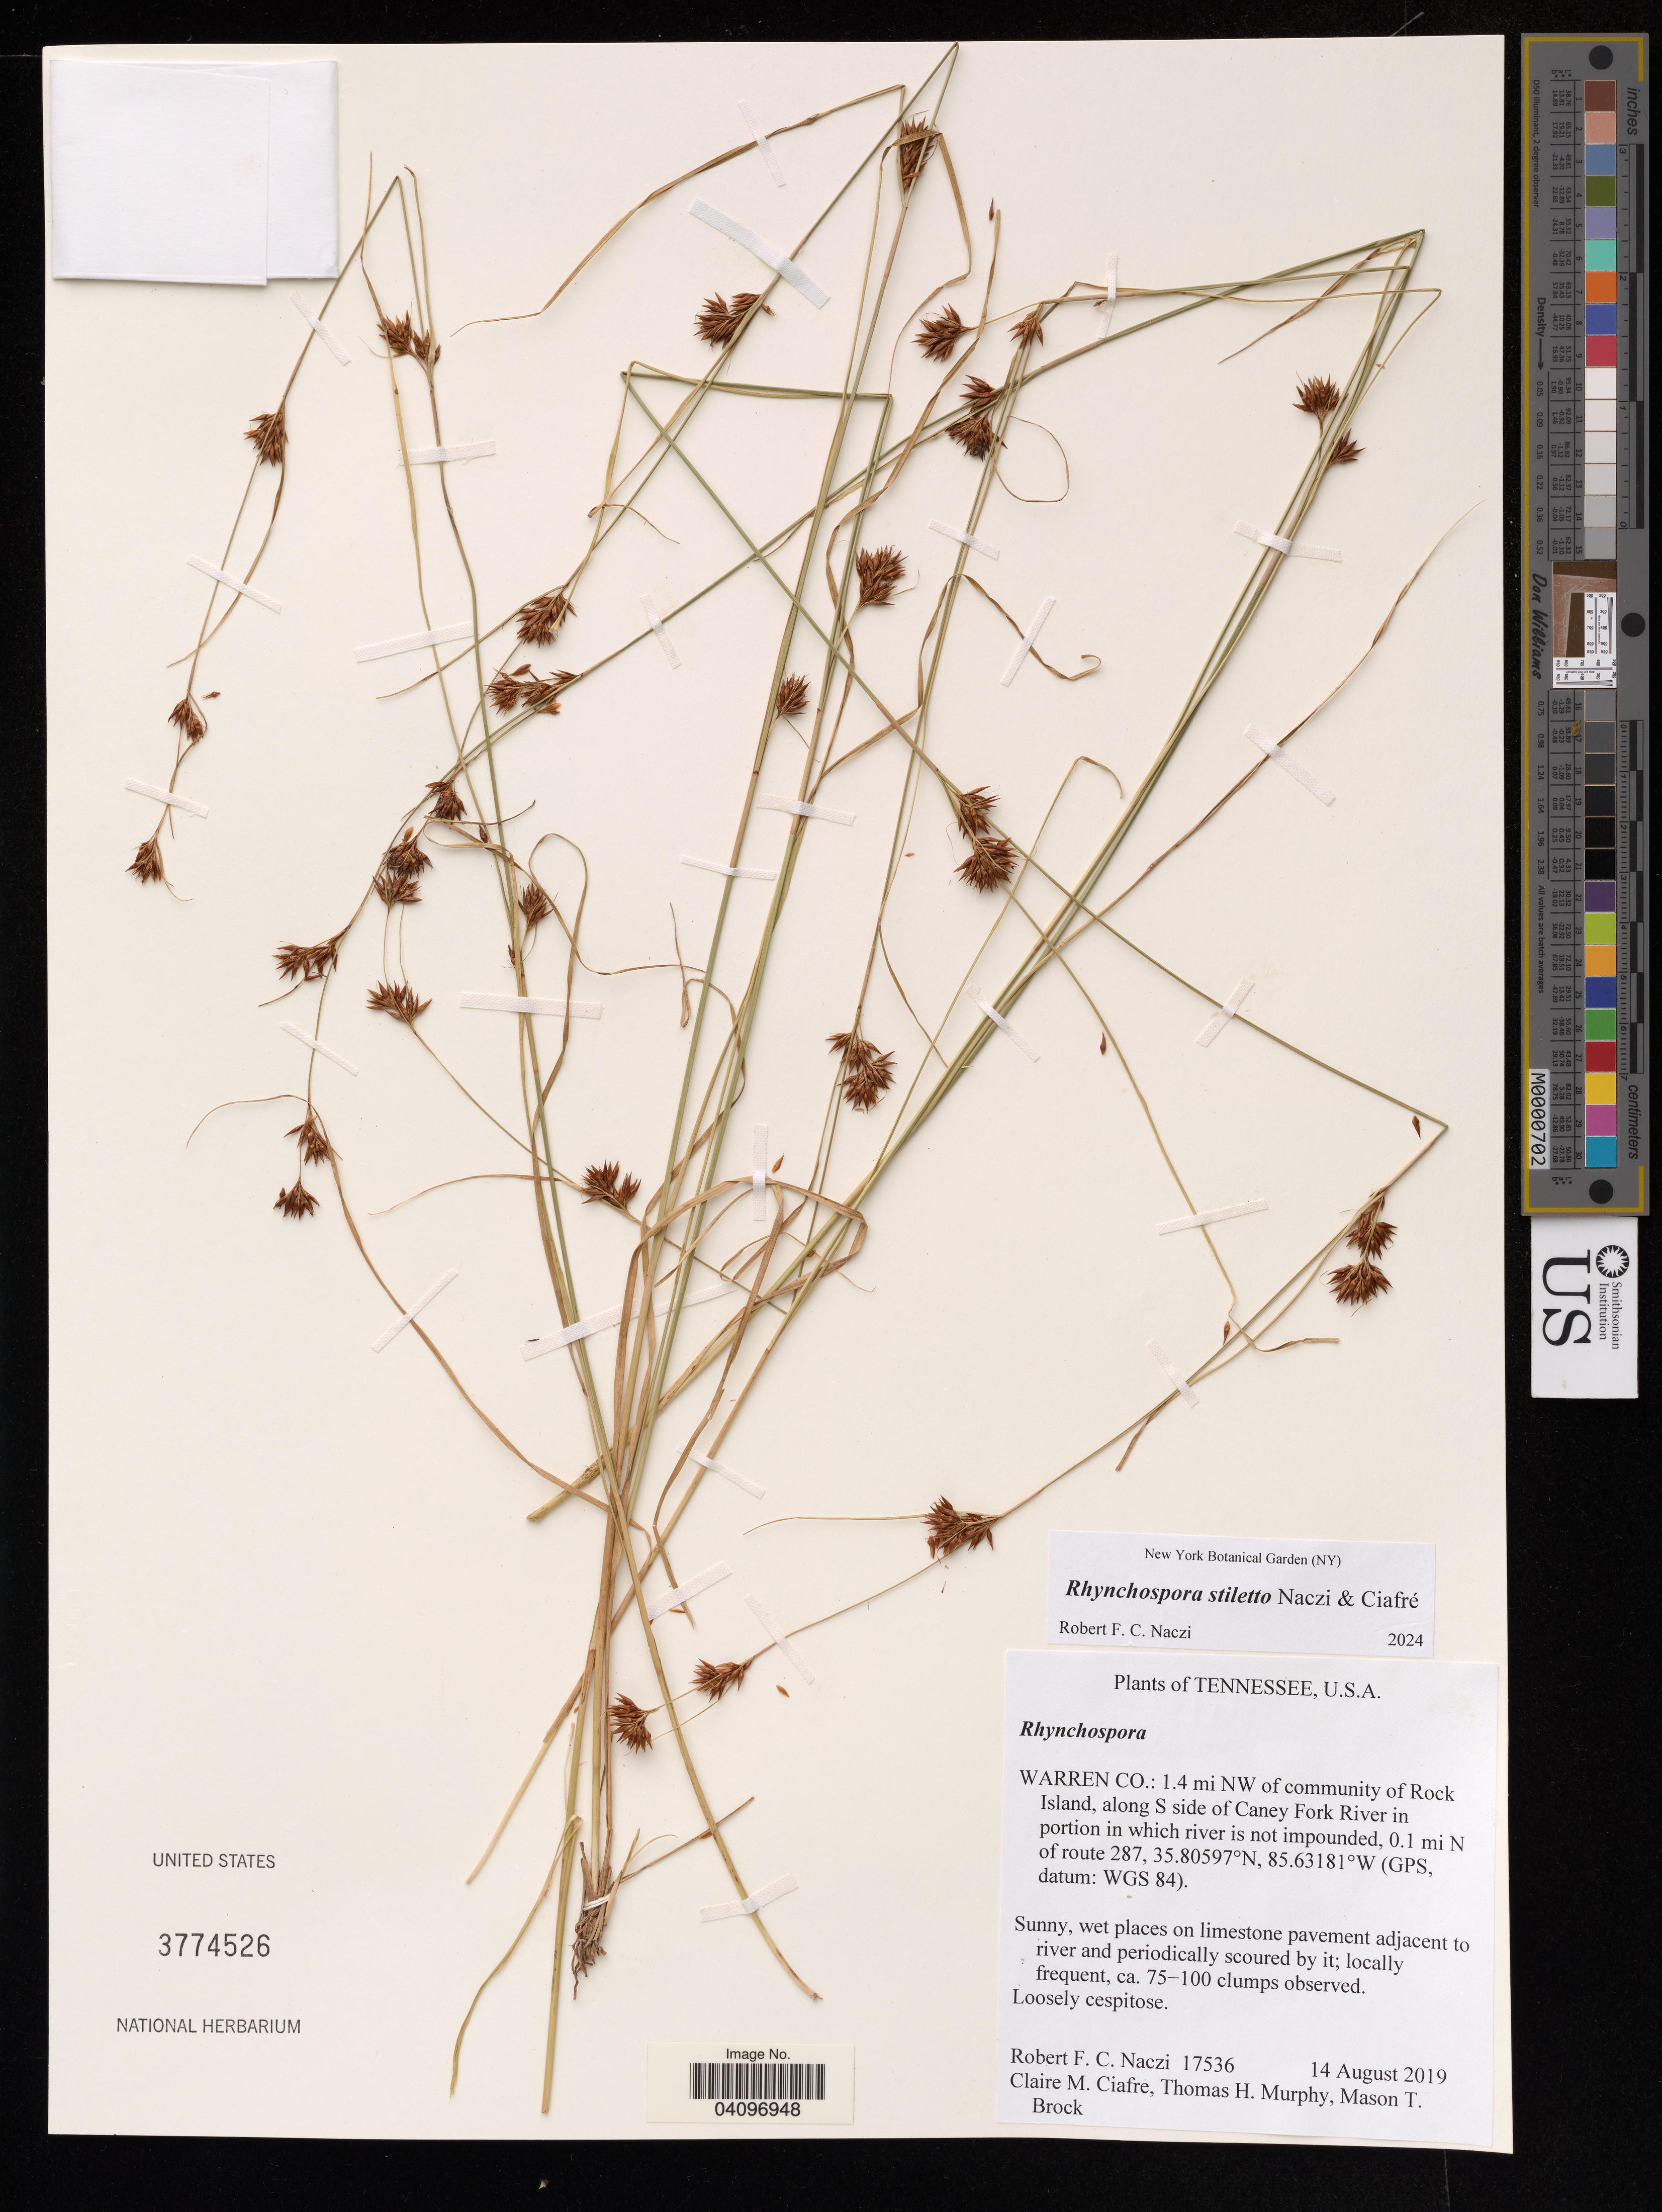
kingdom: Plantae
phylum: Tracheophyta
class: Liliopsida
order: Poales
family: Cyperaceae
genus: Rhynchospora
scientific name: Rhynchospora stiletto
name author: Naczi & Ciafré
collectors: R. F. C. Naczi, C. M. Ciafré, T. Murphy & M. Brock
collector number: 17536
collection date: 2019-08-14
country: United States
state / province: Tennessee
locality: Warren Co.: 1.4 mi NW of community of Rock Island, along S side of Caney Fork River in portion in which river is not impounded, 0.1 mi N of route 287.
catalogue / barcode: US 3774526